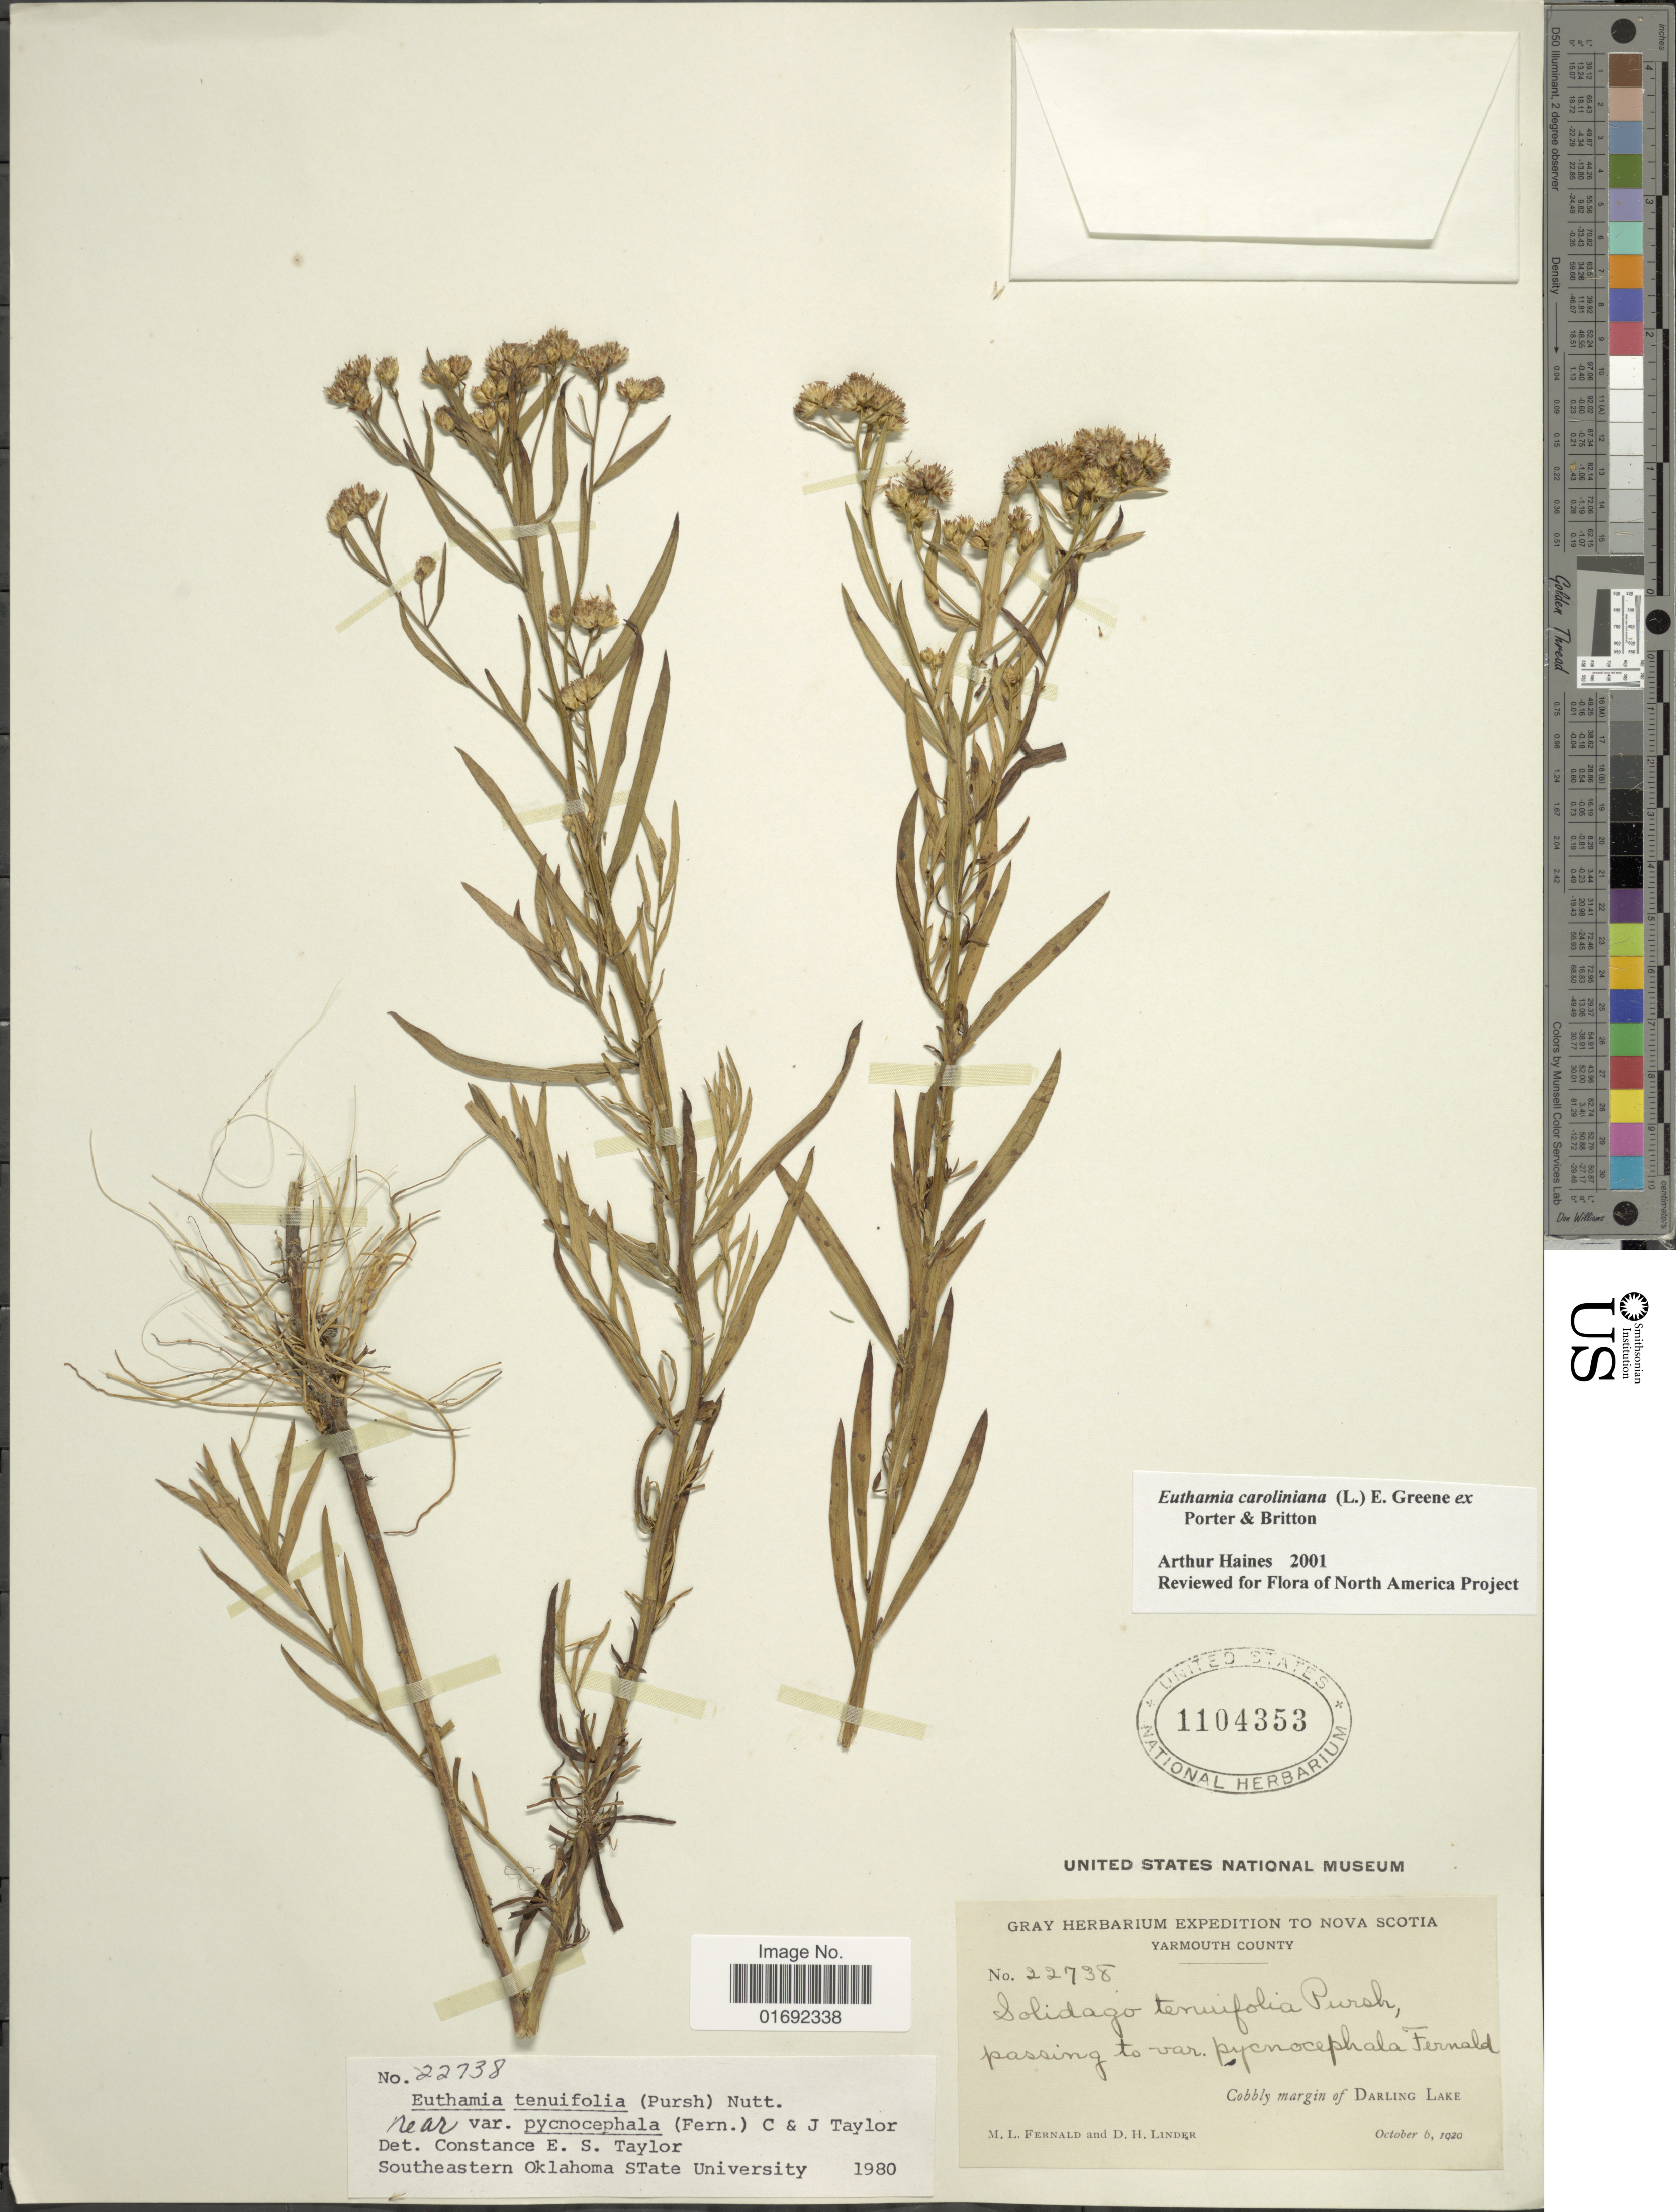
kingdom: Plantae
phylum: Tracheophyta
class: Magnoliopsida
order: Asterales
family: Asteraceae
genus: Euthamia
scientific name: Euthamia galetorum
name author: S.W. Greene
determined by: Urbatsch, Lowell E., Curator (LSU), Louisiana State University (UNITED STATES)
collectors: M. L. Fernald & D. Linder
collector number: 22738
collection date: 1920-10-06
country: Canada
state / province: Nova Scotia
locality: Yarmouth County, Cobbly margin of Darling Lake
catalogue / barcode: US 1104353